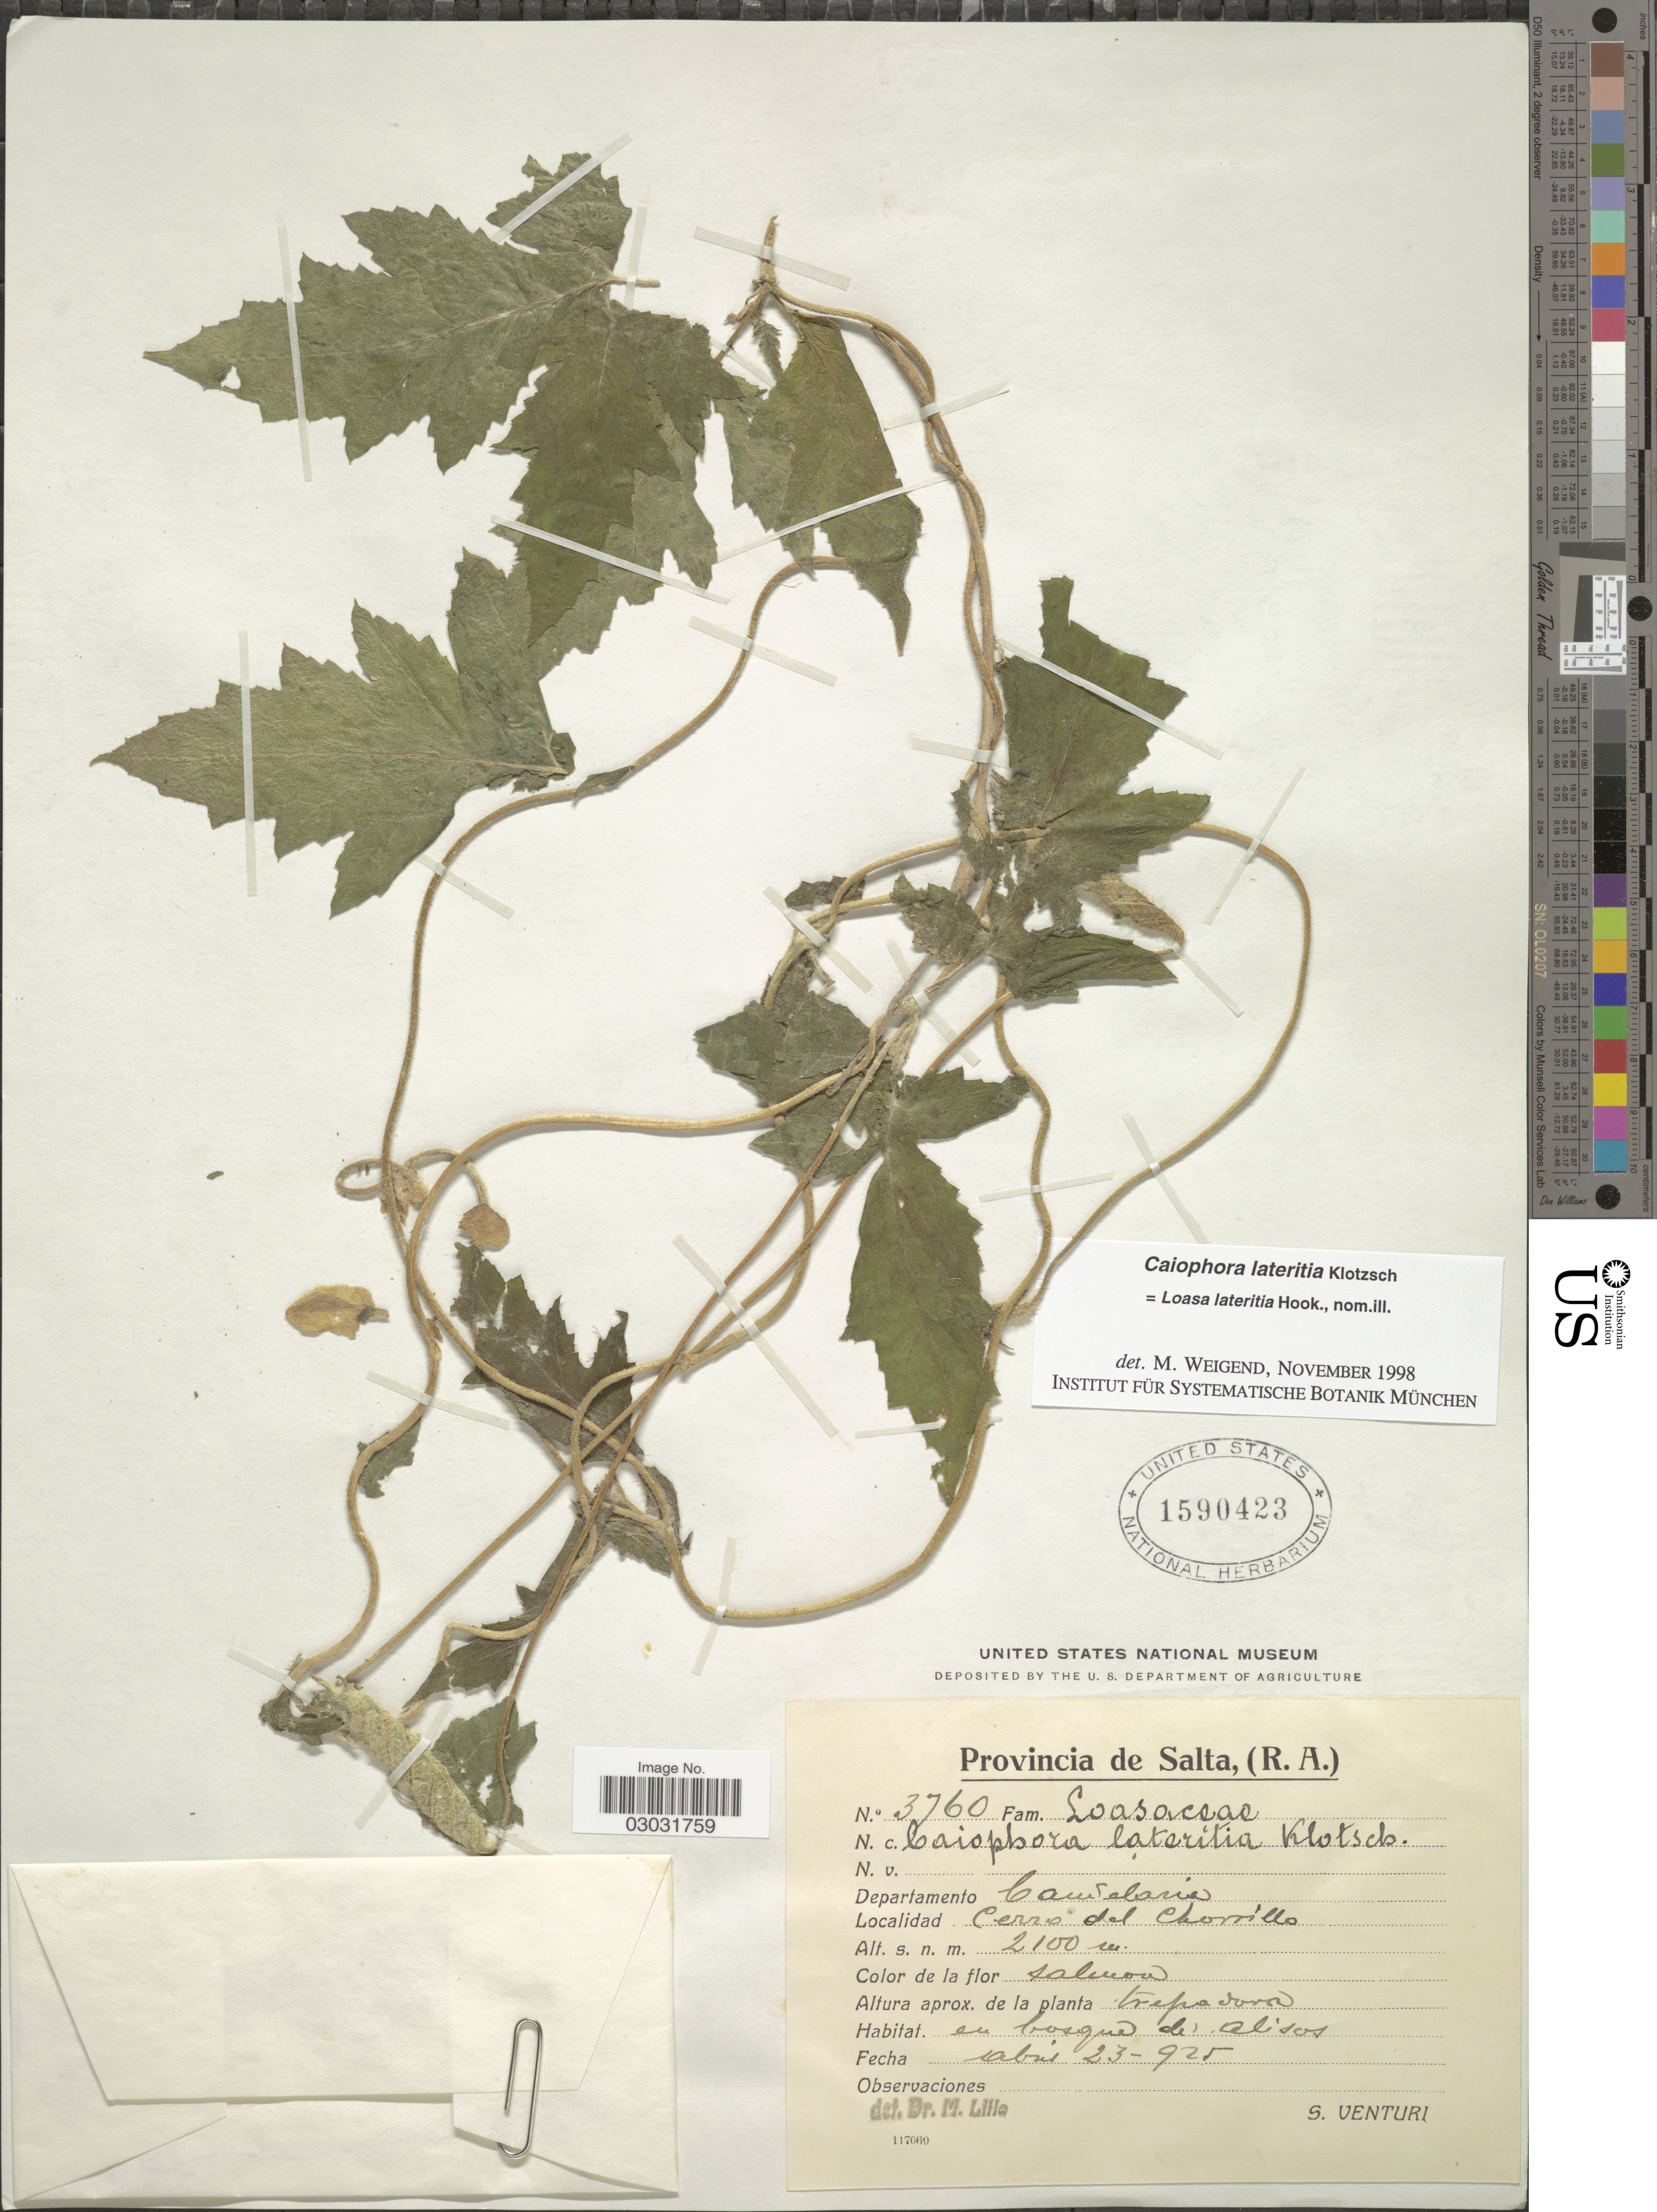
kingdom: Plantae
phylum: Tracheophyta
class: Magnoliopsida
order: Cornales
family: Loasaceae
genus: Caiophora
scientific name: Caiophora lateritia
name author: Klotzsch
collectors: S. Venturi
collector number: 3760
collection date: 1925-04-23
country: Argentina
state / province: Salta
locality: Departamento Candelaria. Cerro del Chorrillo.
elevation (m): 2100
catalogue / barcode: US 1590423